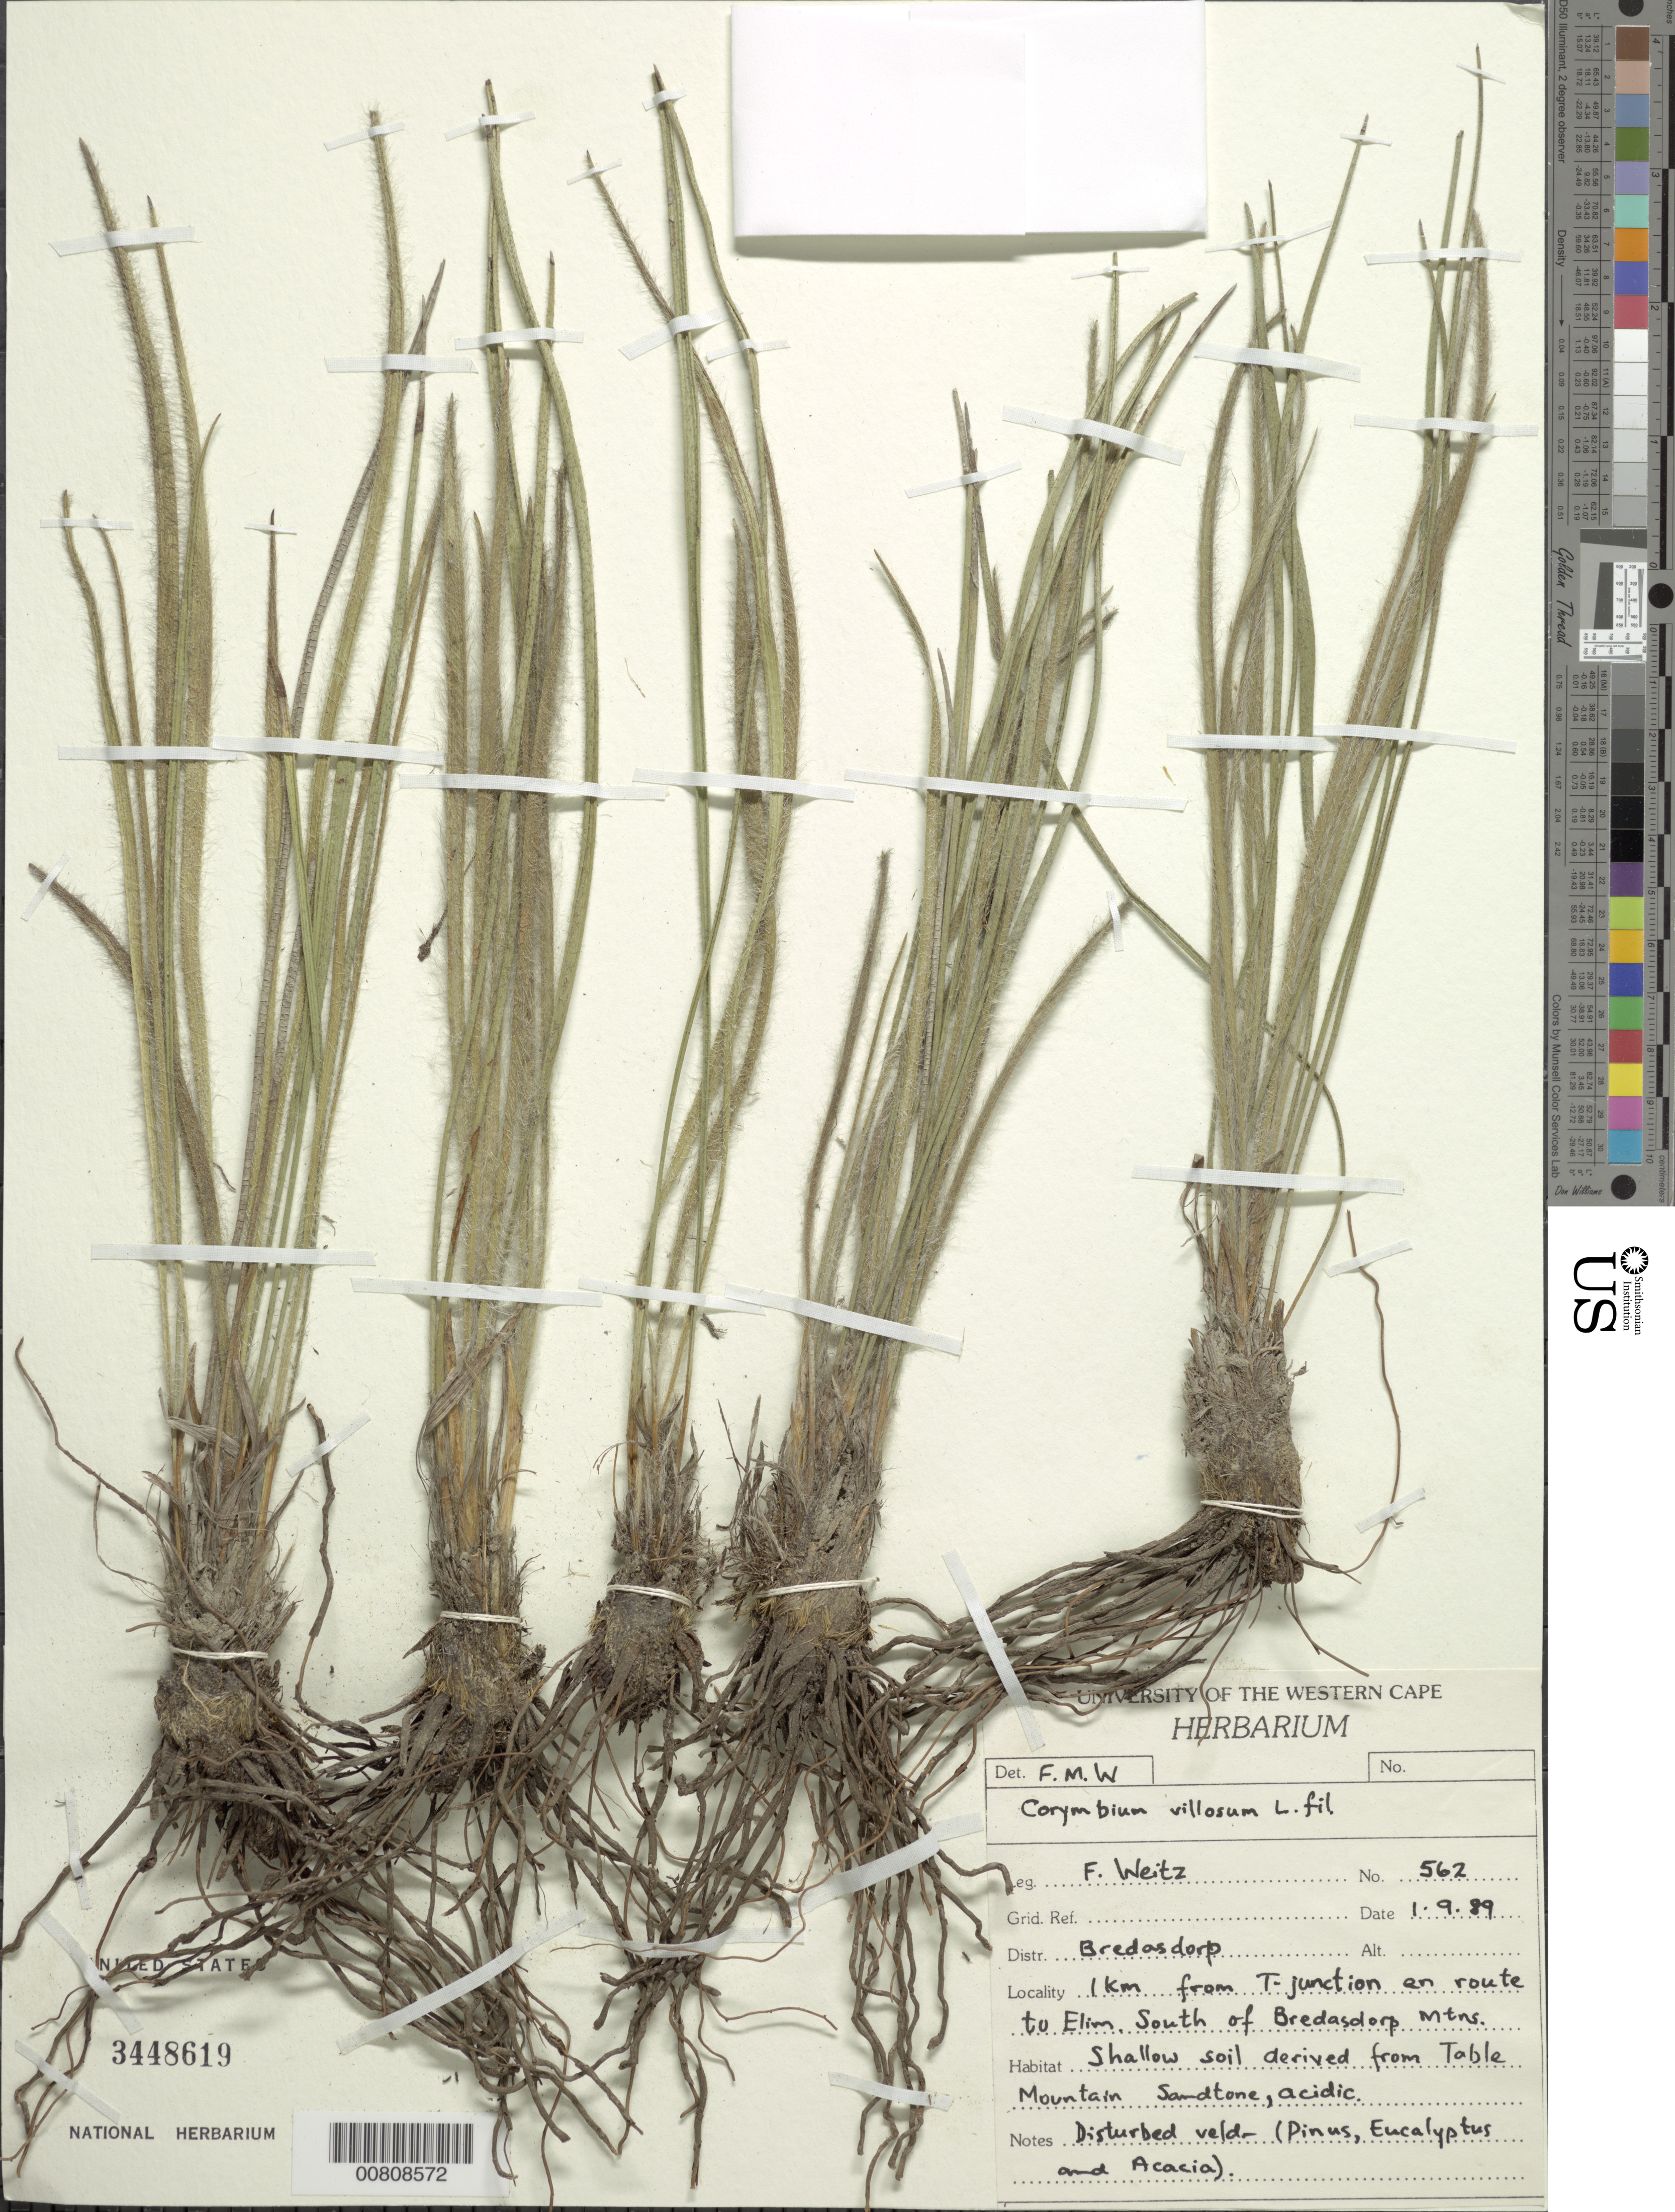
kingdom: Plantae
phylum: Tracheophyta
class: Magnoliopsida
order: Asterales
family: Asteraceae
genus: Corymbium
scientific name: Corymbium villosum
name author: Less.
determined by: Weitz, F. M.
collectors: F. M. Weitz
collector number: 562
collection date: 1989-09-01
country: South Africa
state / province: Western Cape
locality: Bredasdorp, 1 km from T-jct en route to Elim, S of Bredasdorp Mtns.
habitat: Shallow soil derived from Table Mountain sandstone, acidic; disturbed veld (Pinus, Eucalyptus and Acacia)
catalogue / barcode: US 3448619